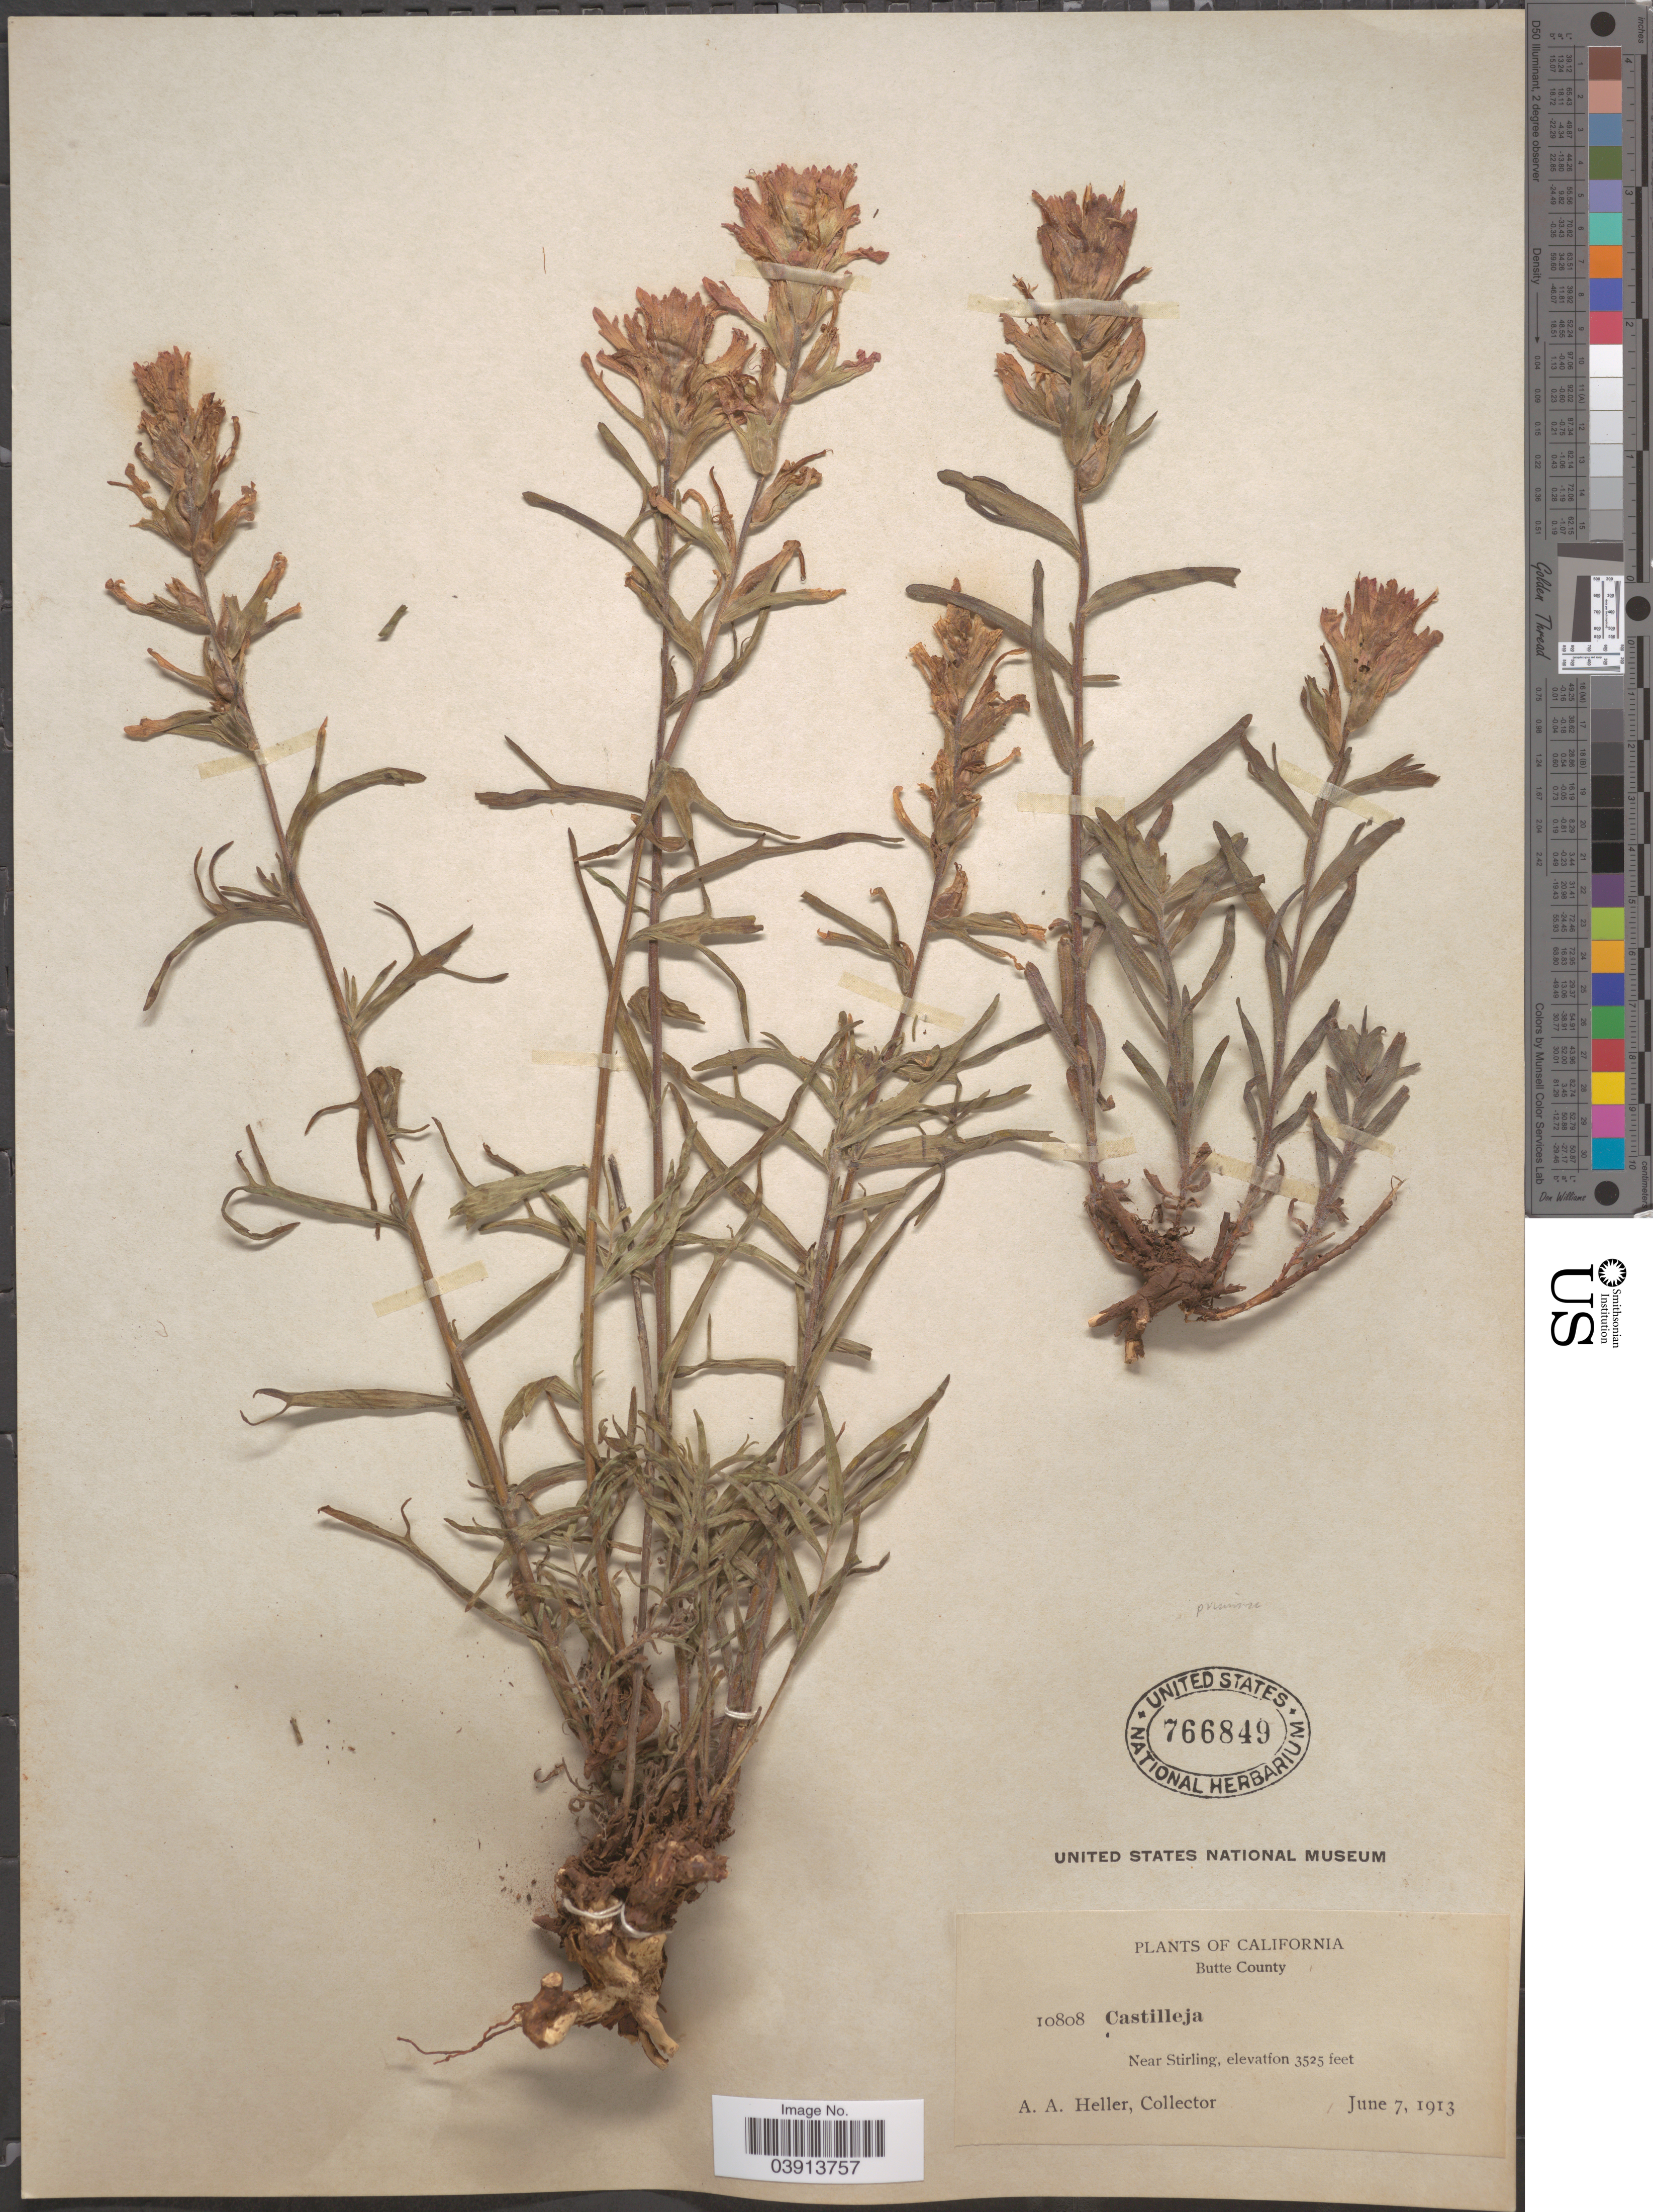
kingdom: Plantae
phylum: Tracheophyta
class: Magnoliopsida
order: Lamiales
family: Orobanchaceae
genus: Castilleja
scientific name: Castilleja pruinosa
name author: Fernald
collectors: A. A. Heller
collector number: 10808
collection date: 1913-06-07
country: United States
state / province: California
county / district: Butte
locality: Butte County. Near Stirling.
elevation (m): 1074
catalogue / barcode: US 766849